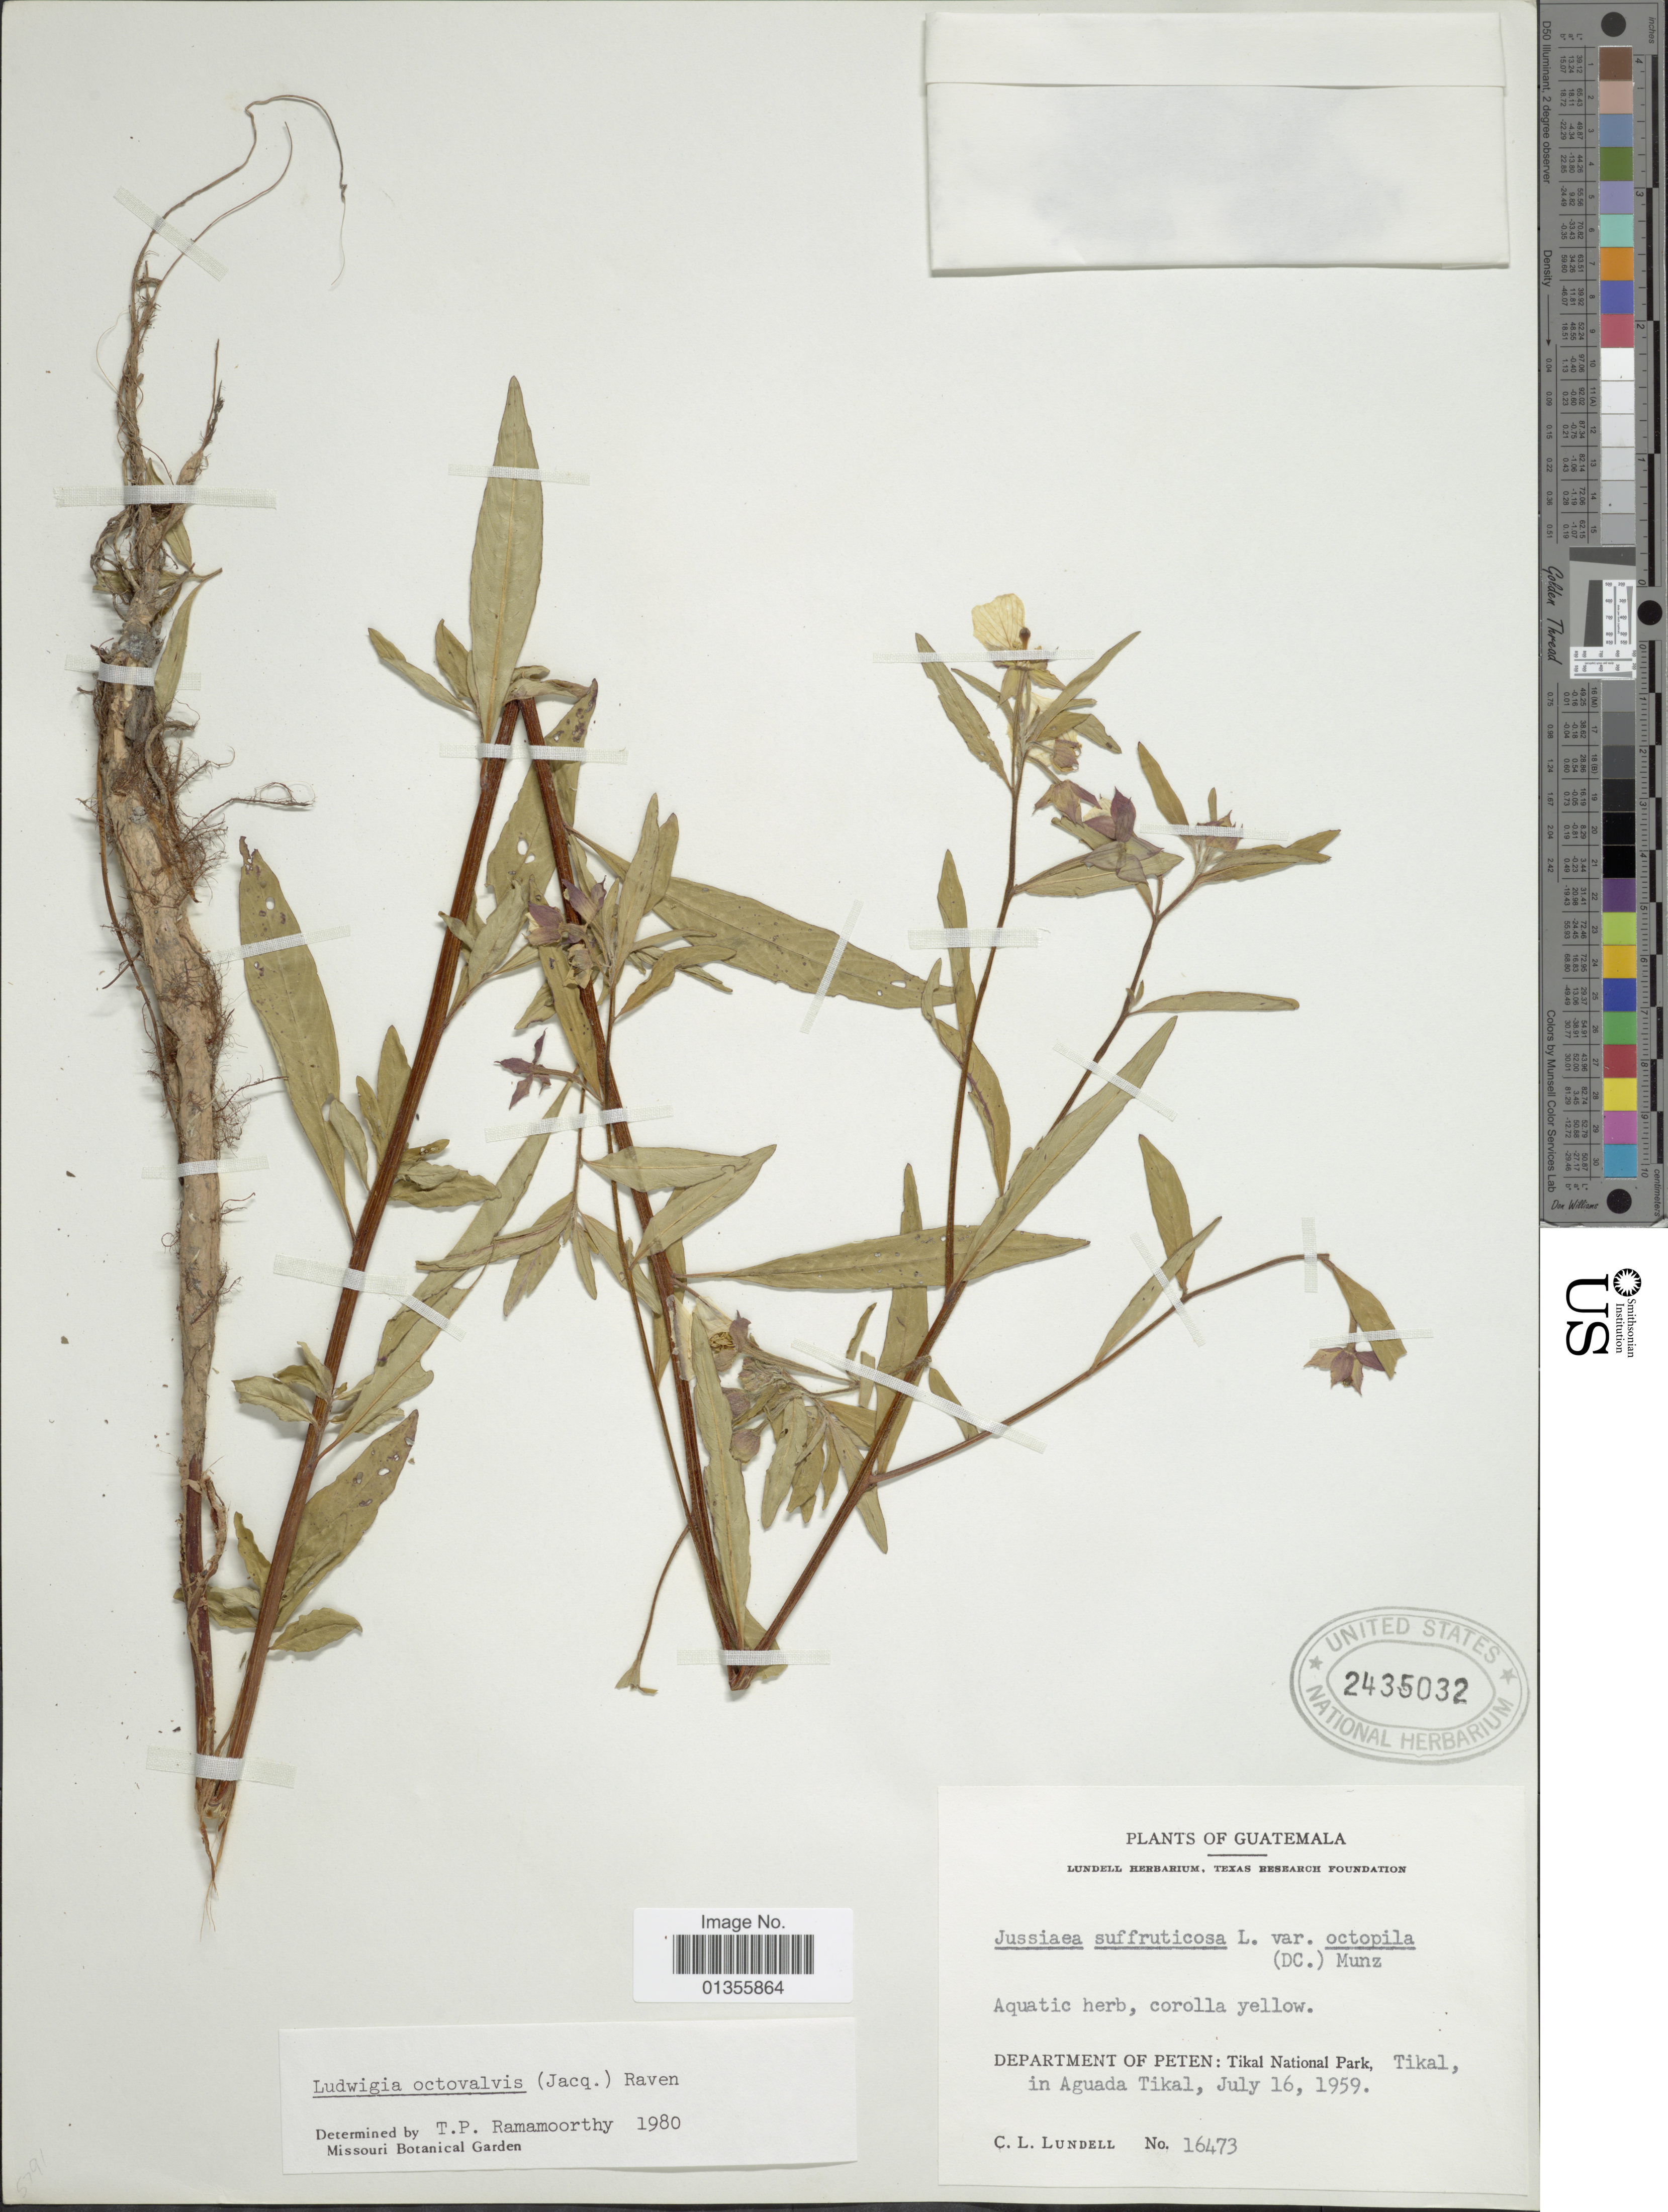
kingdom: Plantae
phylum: Tracheophyta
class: Magnoliopsida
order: Myrtales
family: Onagraceae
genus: Ludwigia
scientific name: Ludwigia octovalvis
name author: (Jacq.) P.H. Raven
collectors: C. L. Lundell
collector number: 16473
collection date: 1959-07-16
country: Guatemala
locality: Department of Peten: Tikal National Park, Tikal, in Aguada Tikal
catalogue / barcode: US 2435032